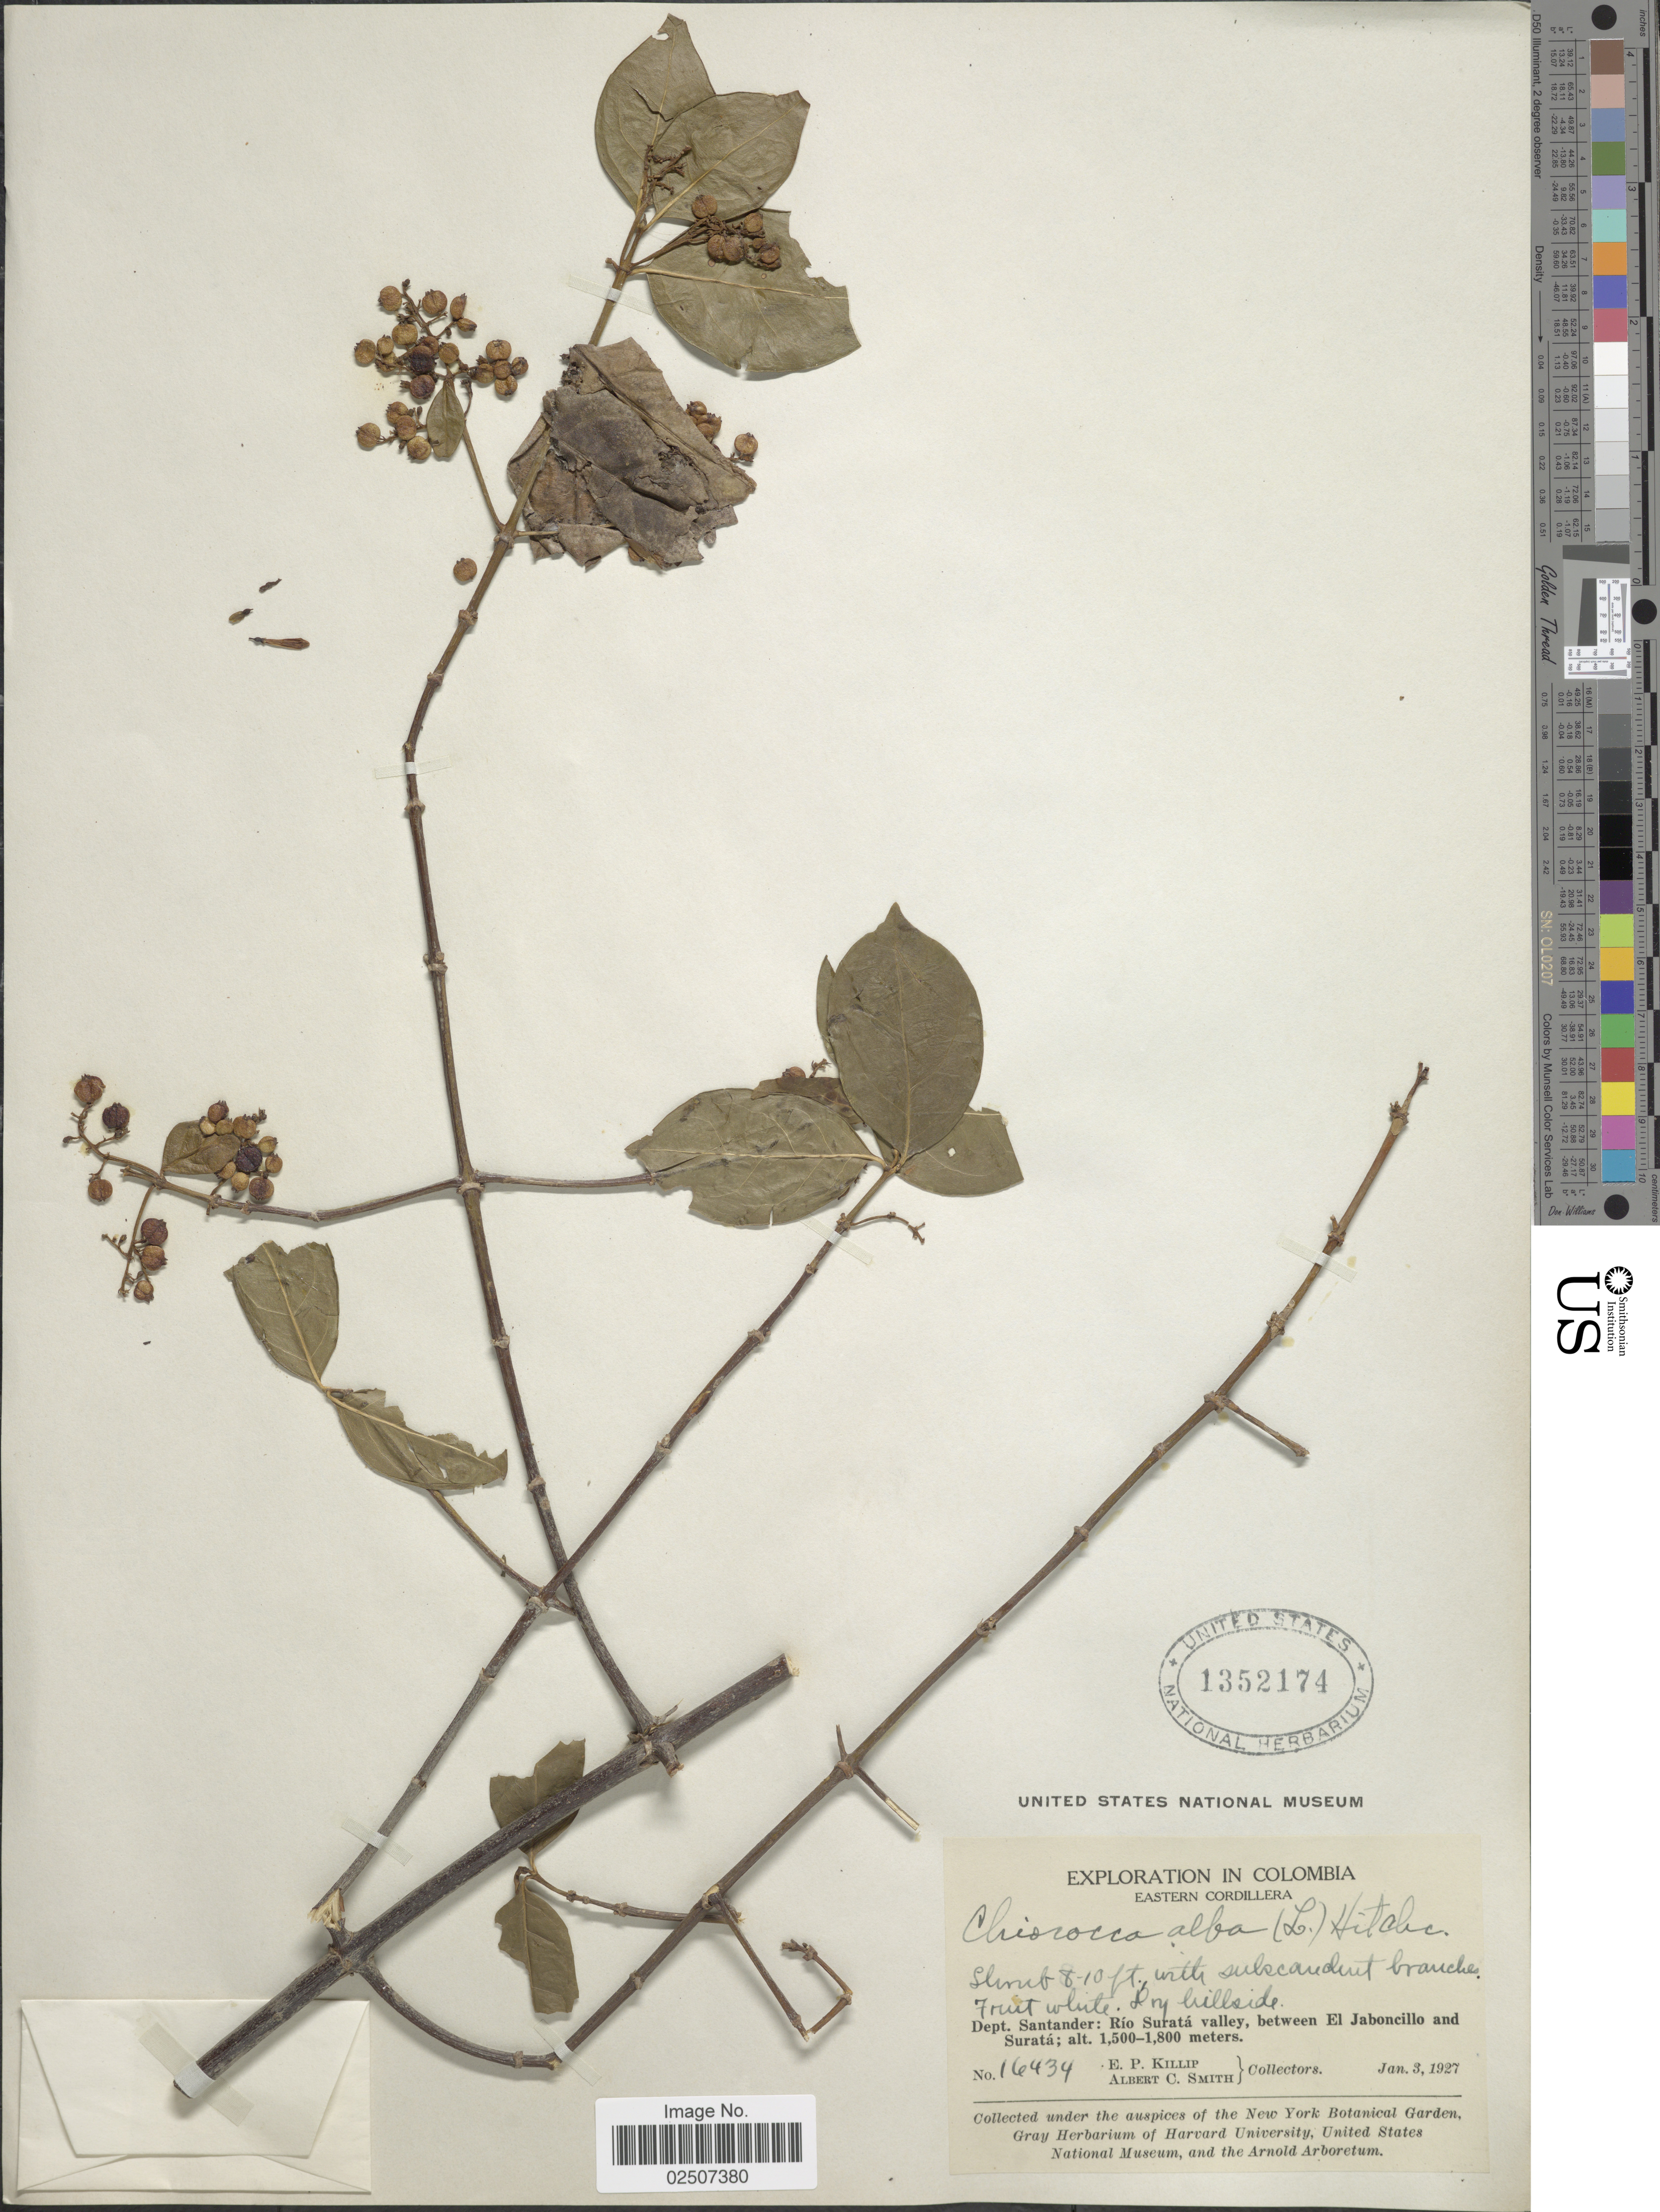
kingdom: Plantae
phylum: Tracheophyta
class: Magnoliopsida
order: Gentianales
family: Rubiaceae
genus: Chiococca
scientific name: Chiococca alba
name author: (L.) Hitchc.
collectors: E. P. Killip & A. C. Smith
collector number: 16434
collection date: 1927-01-03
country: Colombia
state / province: Santander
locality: Eastern Cordillera. Dept. Santander: Rio Surata valley, between El Jaboncillo and Surata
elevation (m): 1500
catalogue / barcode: US 1352174